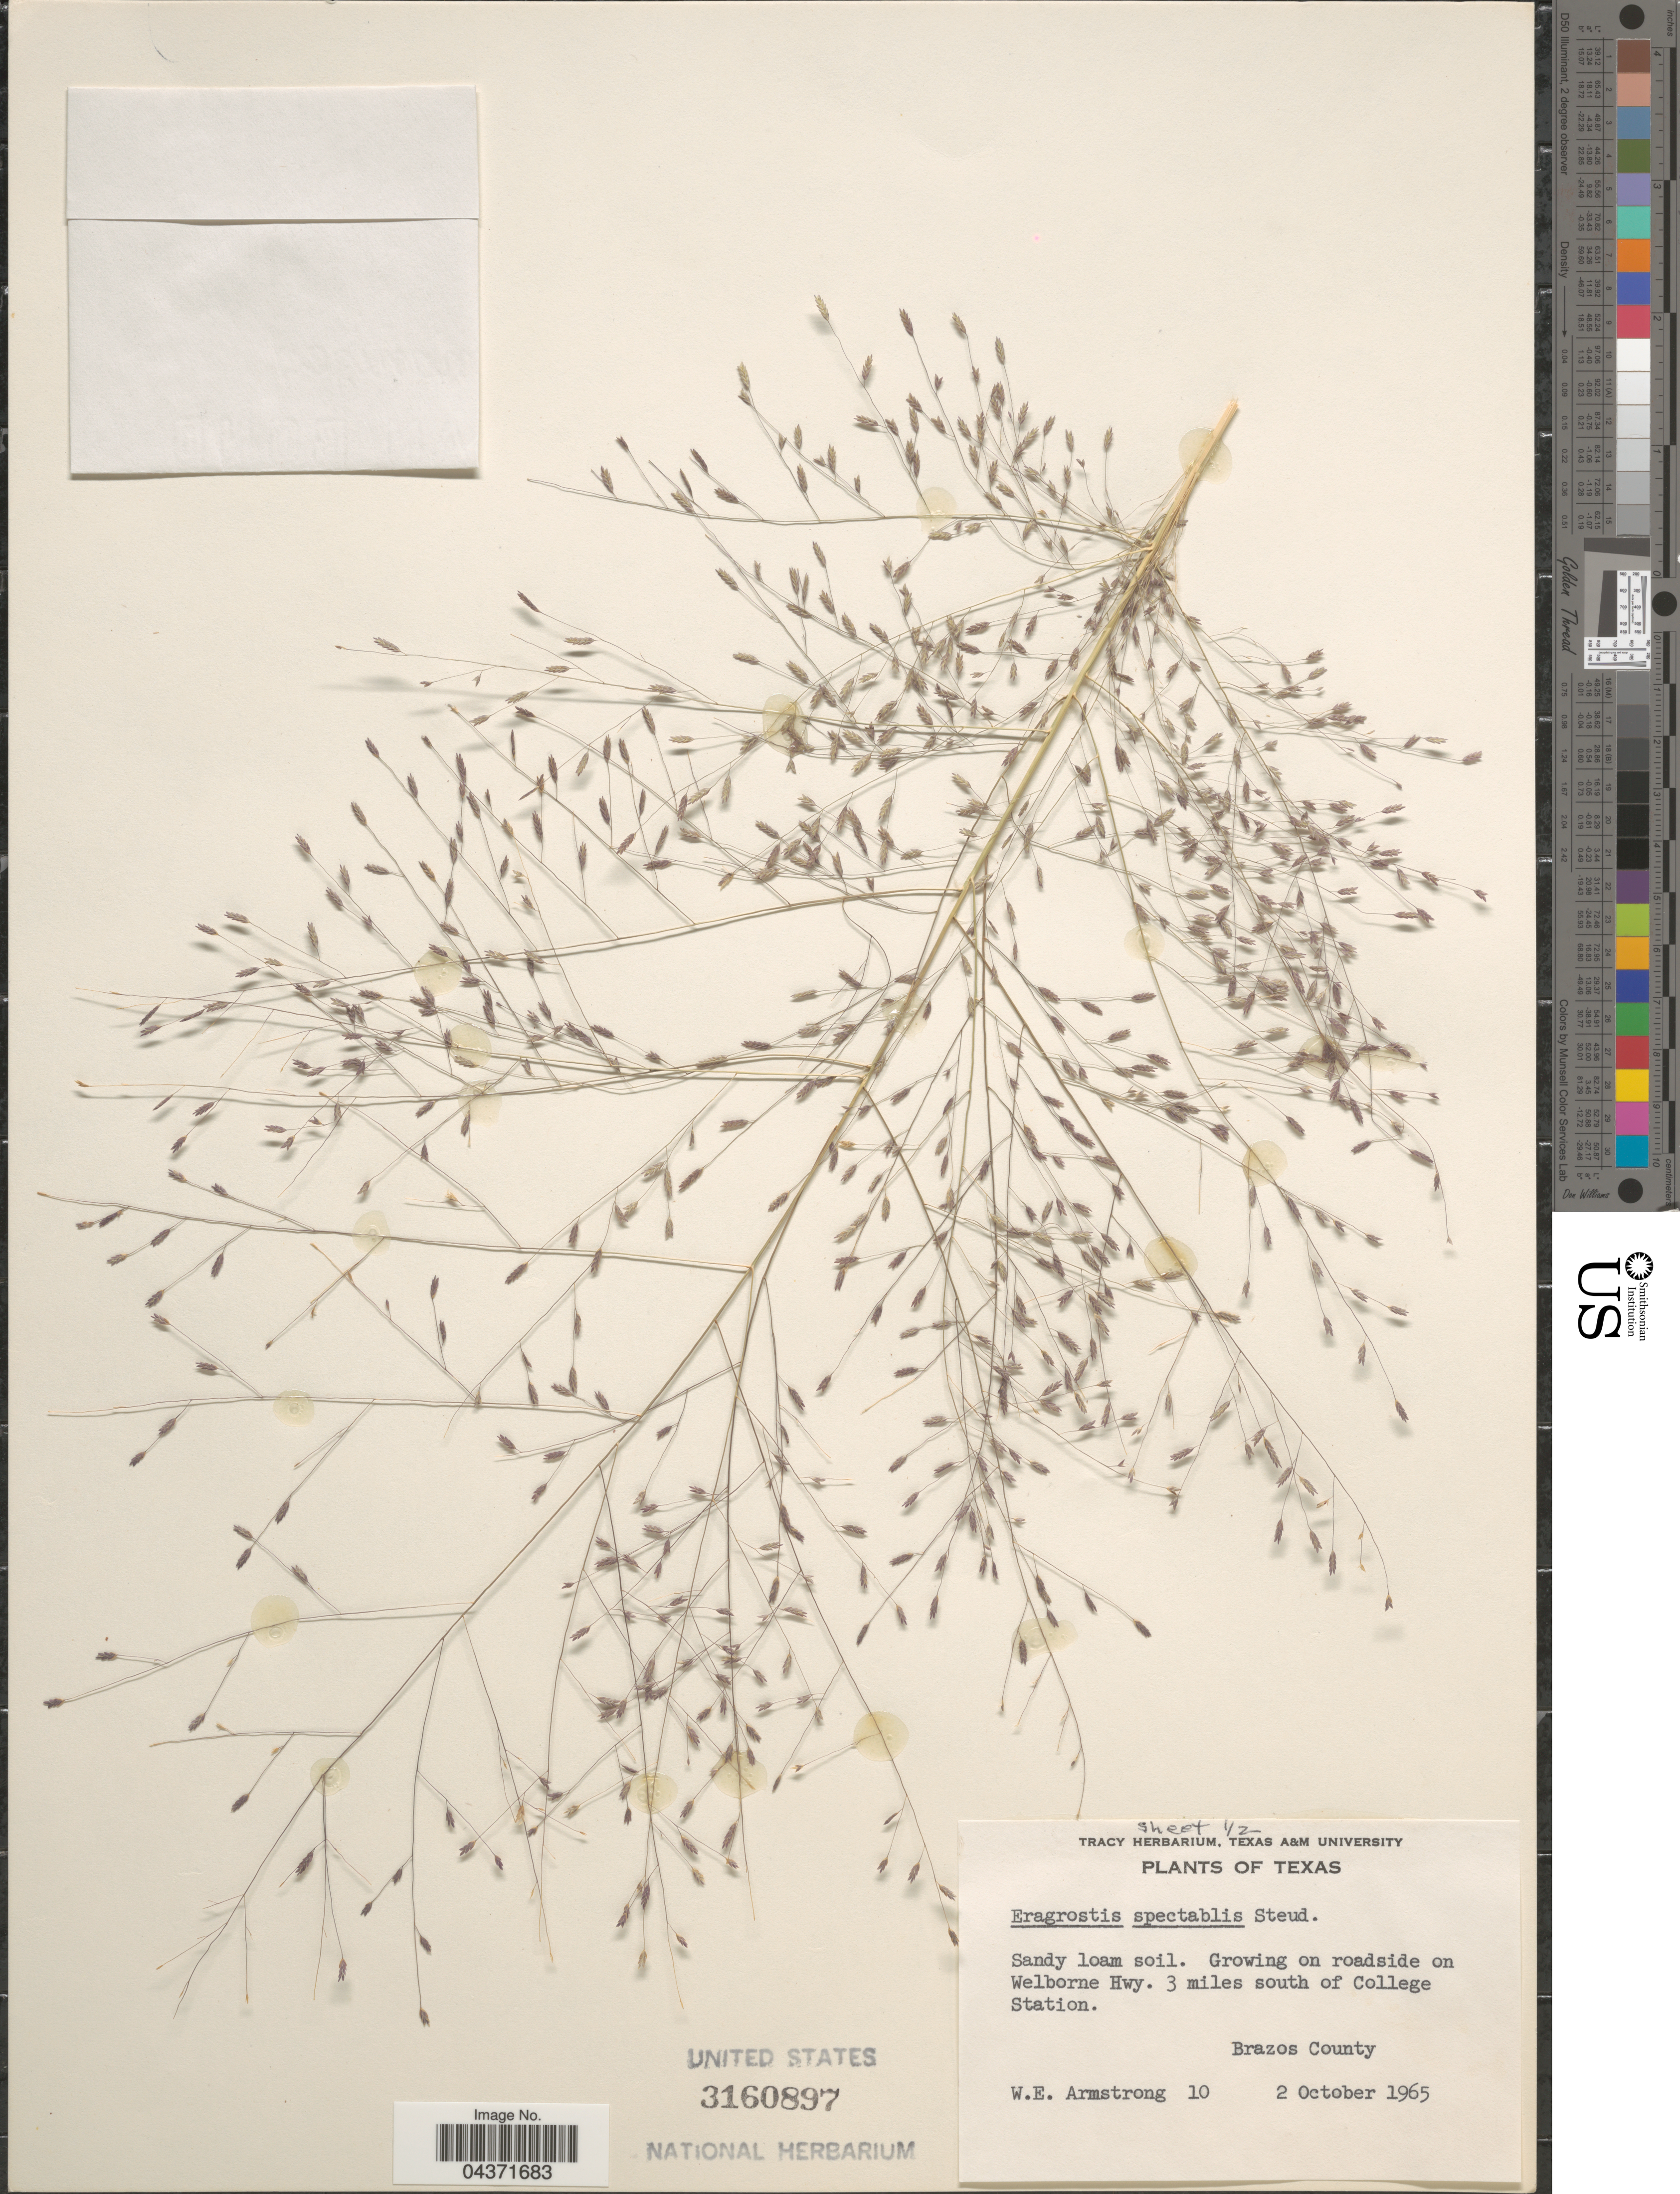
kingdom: Plantae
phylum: Tracheophyta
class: Liliopsida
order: Poales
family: Poaceae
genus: Eragrostis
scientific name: Eragrostis spectabilis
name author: (Pursh) Steud.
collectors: W. Armstrong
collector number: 10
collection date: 1965-10-02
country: United States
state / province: Texas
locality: Growing on roadside on Welborne Hwy. 3 miles south of College Station. Brazos County.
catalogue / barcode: US 3160897